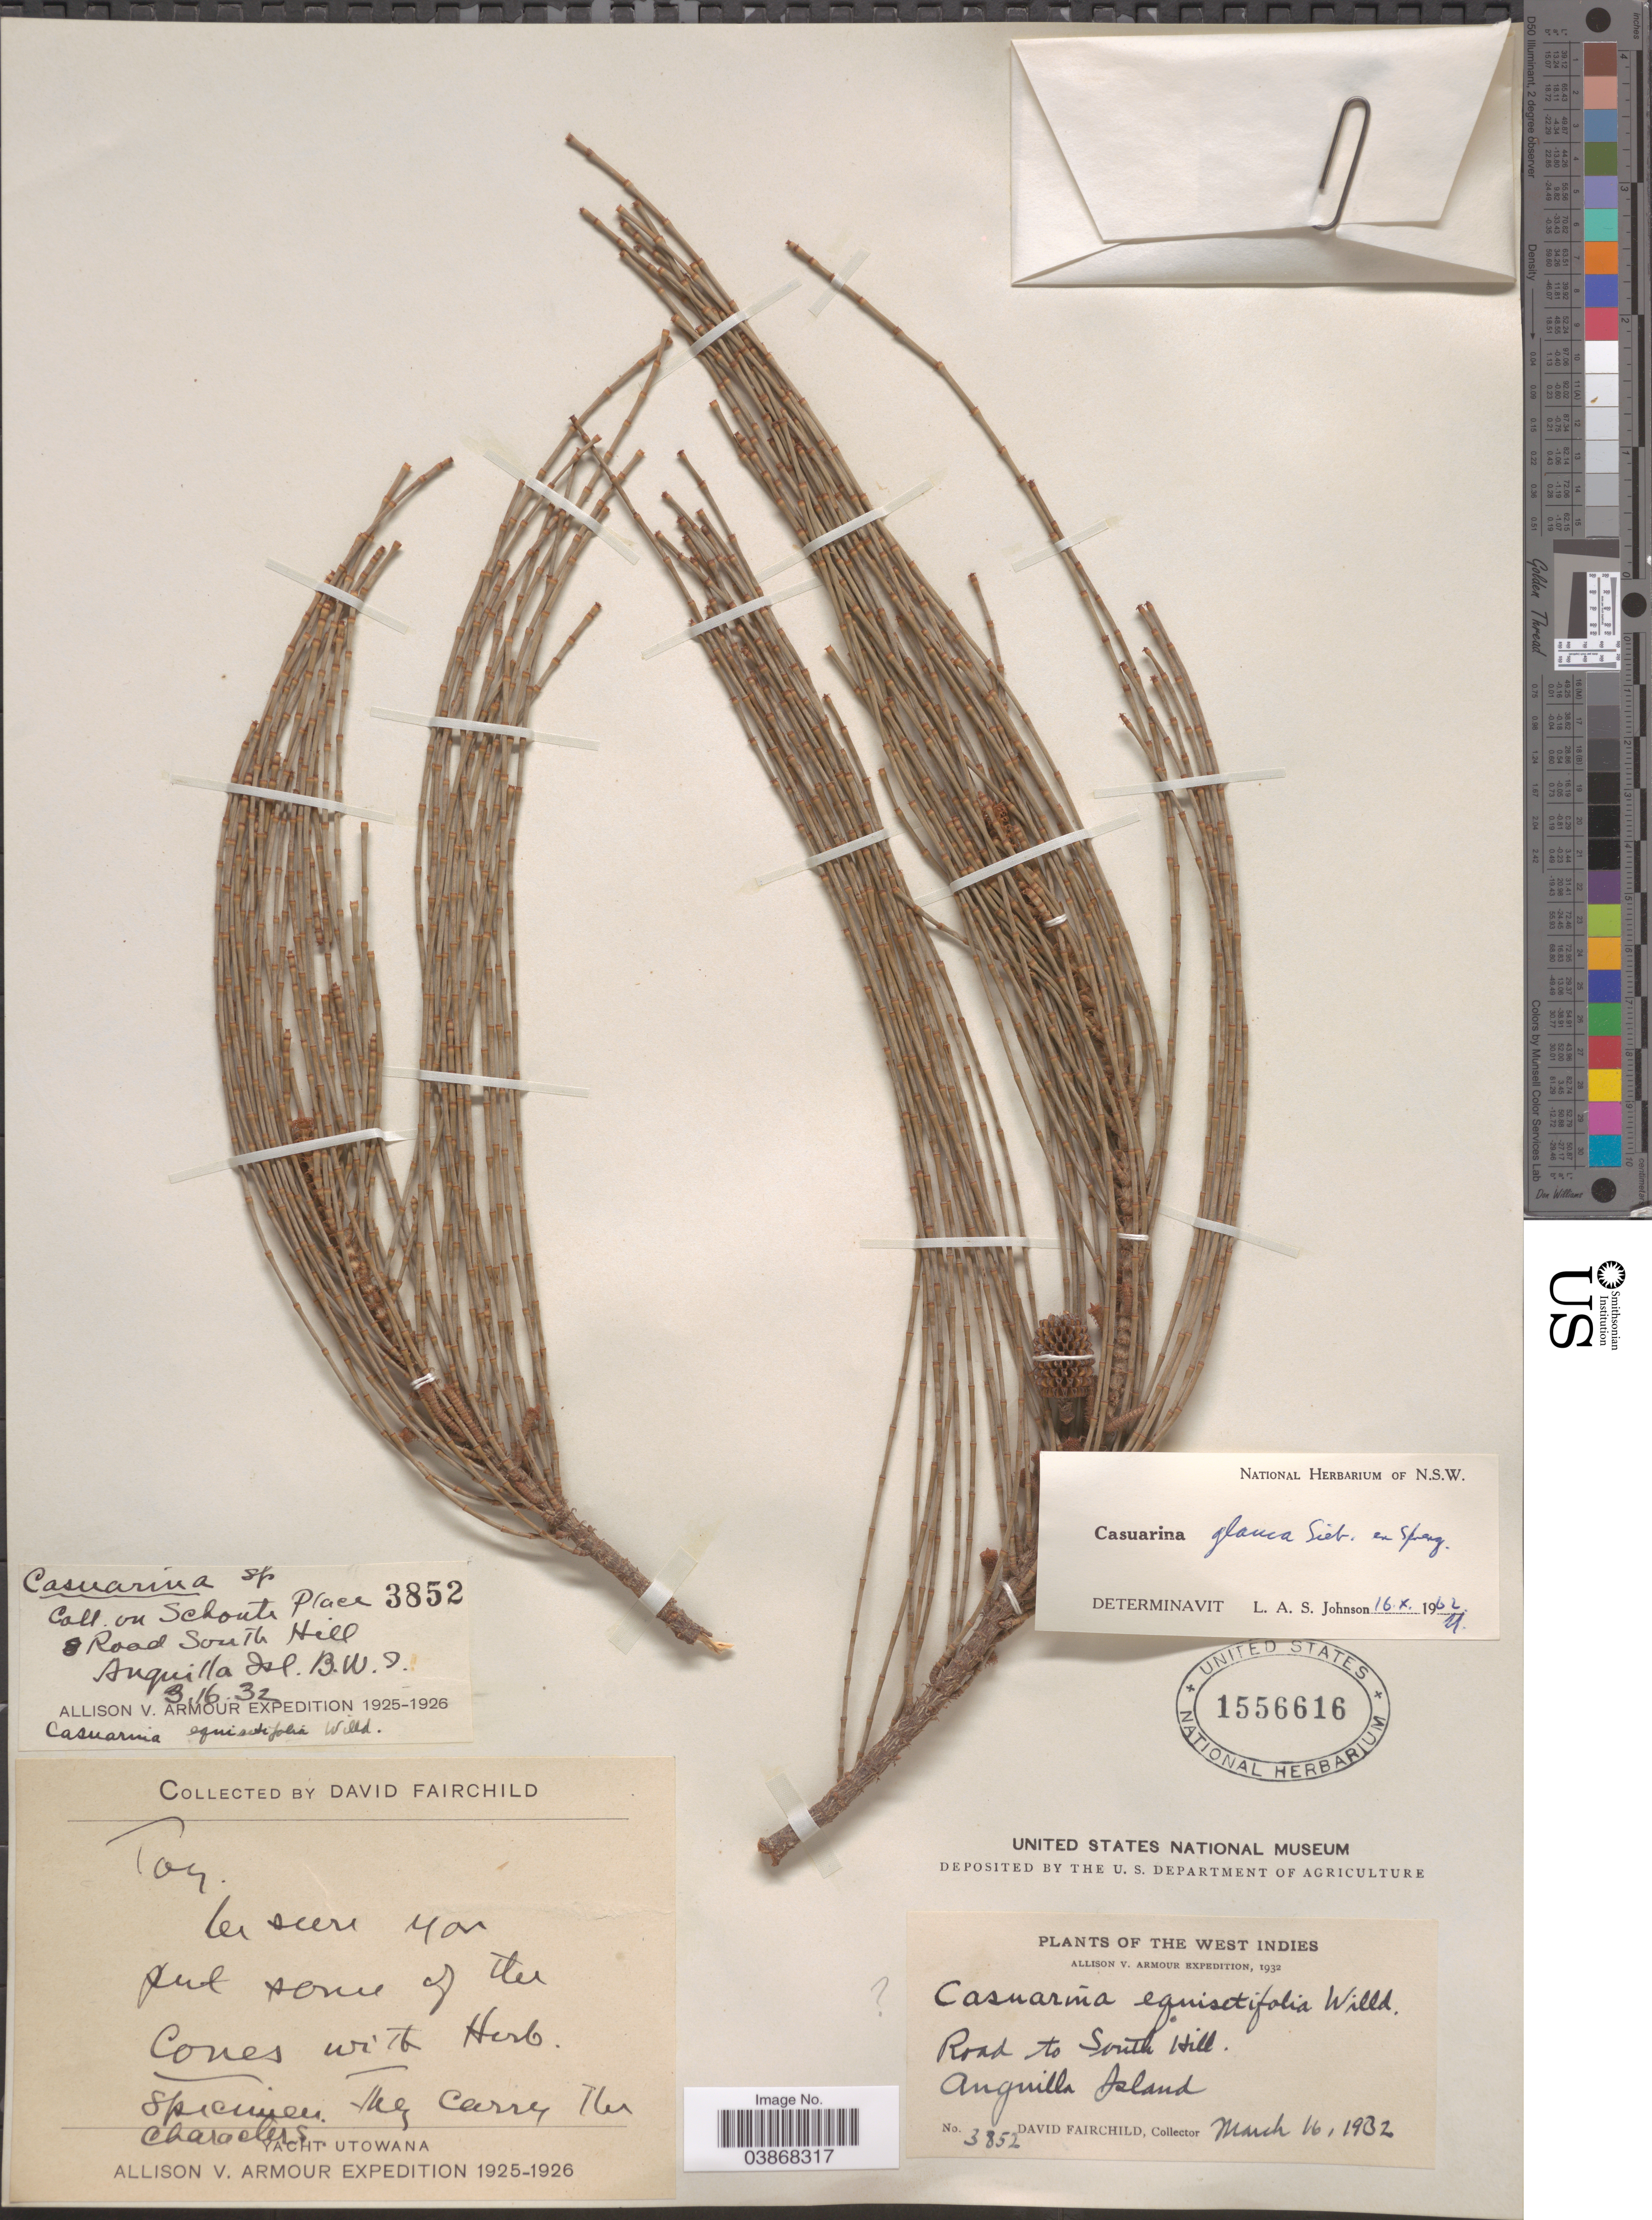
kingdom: Plantae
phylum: Tracheophyta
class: Magnoliopsida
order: Fagales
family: Casuarinaceae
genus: Casuarina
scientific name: Casuarina glauca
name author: Sieber ex Spreng.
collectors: D. Fairchild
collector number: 3852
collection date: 1932-03-16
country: Anguilla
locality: The West Indies. Road to South Hill. Anguilla Island.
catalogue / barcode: US 1556616